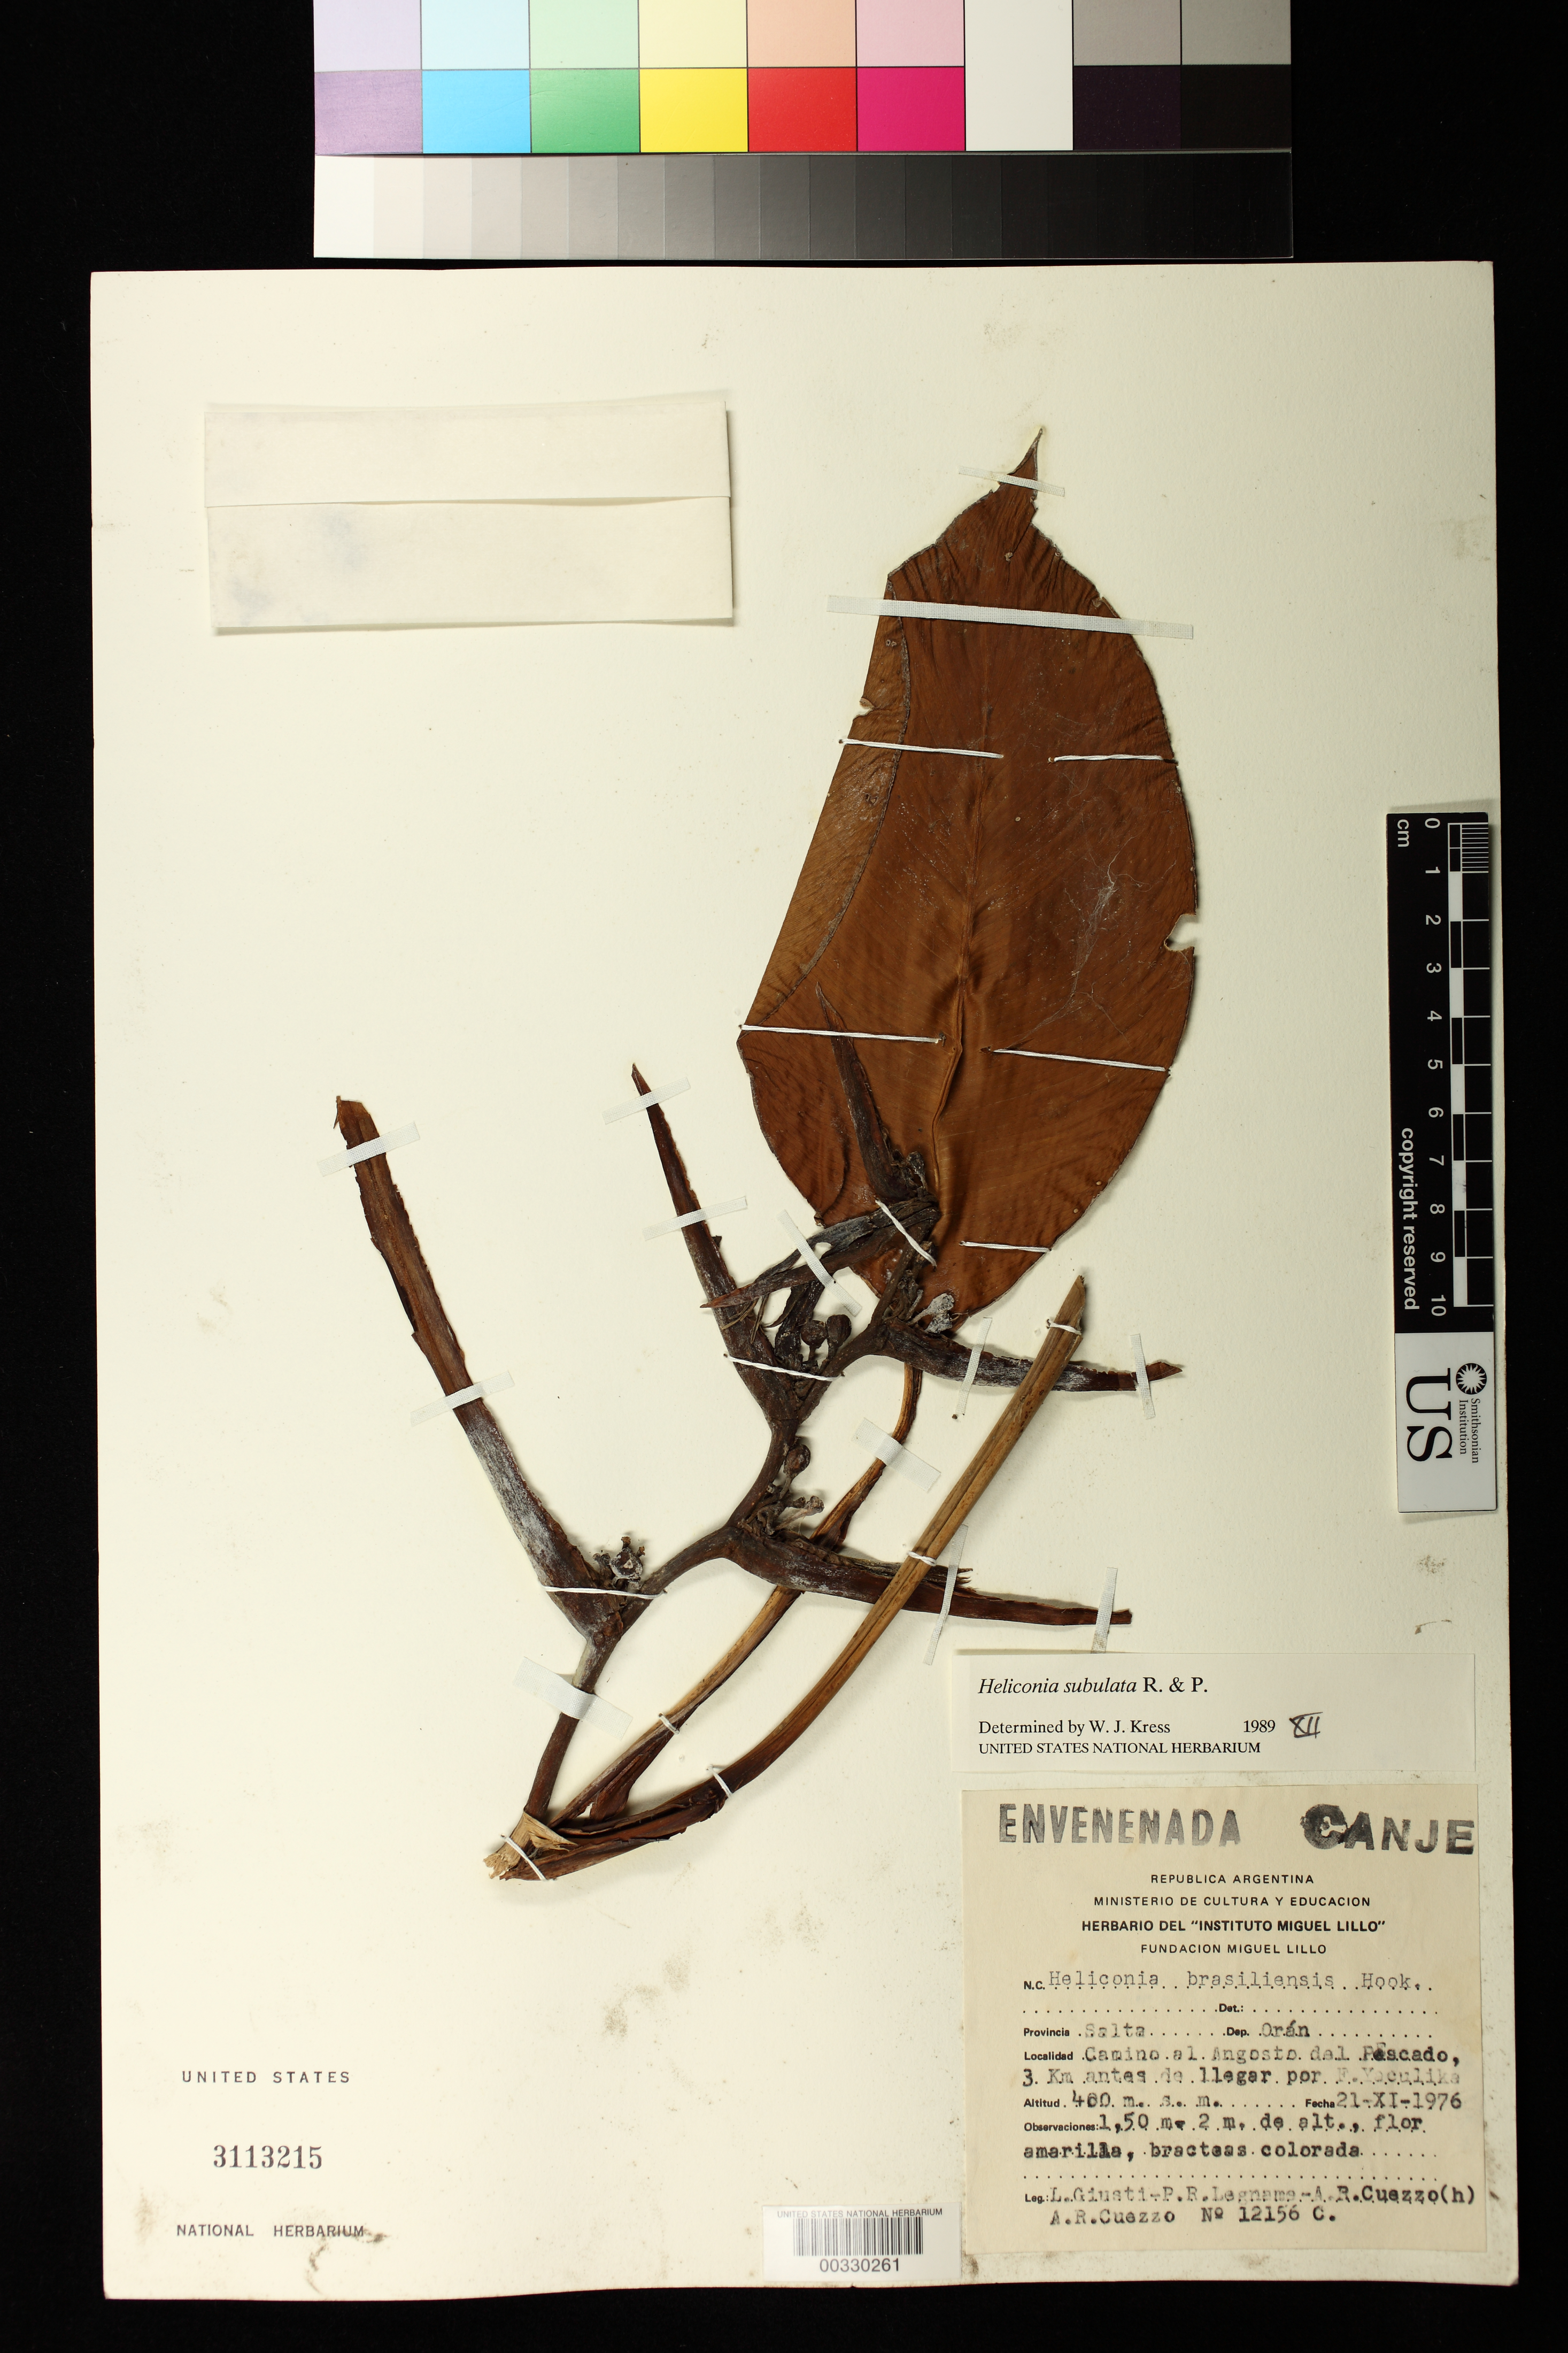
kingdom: Plantae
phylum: Tracheophyta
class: Liliopsida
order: Zingiberales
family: Heliconiaceae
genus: Heliconia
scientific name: Heliconia subulata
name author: Ruiz & Pav.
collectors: L. Giusti, P. R. Legname, A. Cuezzo (h) & A. Cuezzo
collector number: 12156 C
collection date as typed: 21 Nov 1976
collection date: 1976-11-21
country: Argentina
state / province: Salta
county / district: Orán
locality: Road to Angosto from Pescado, ...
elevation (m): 400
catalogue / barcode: US 3113215